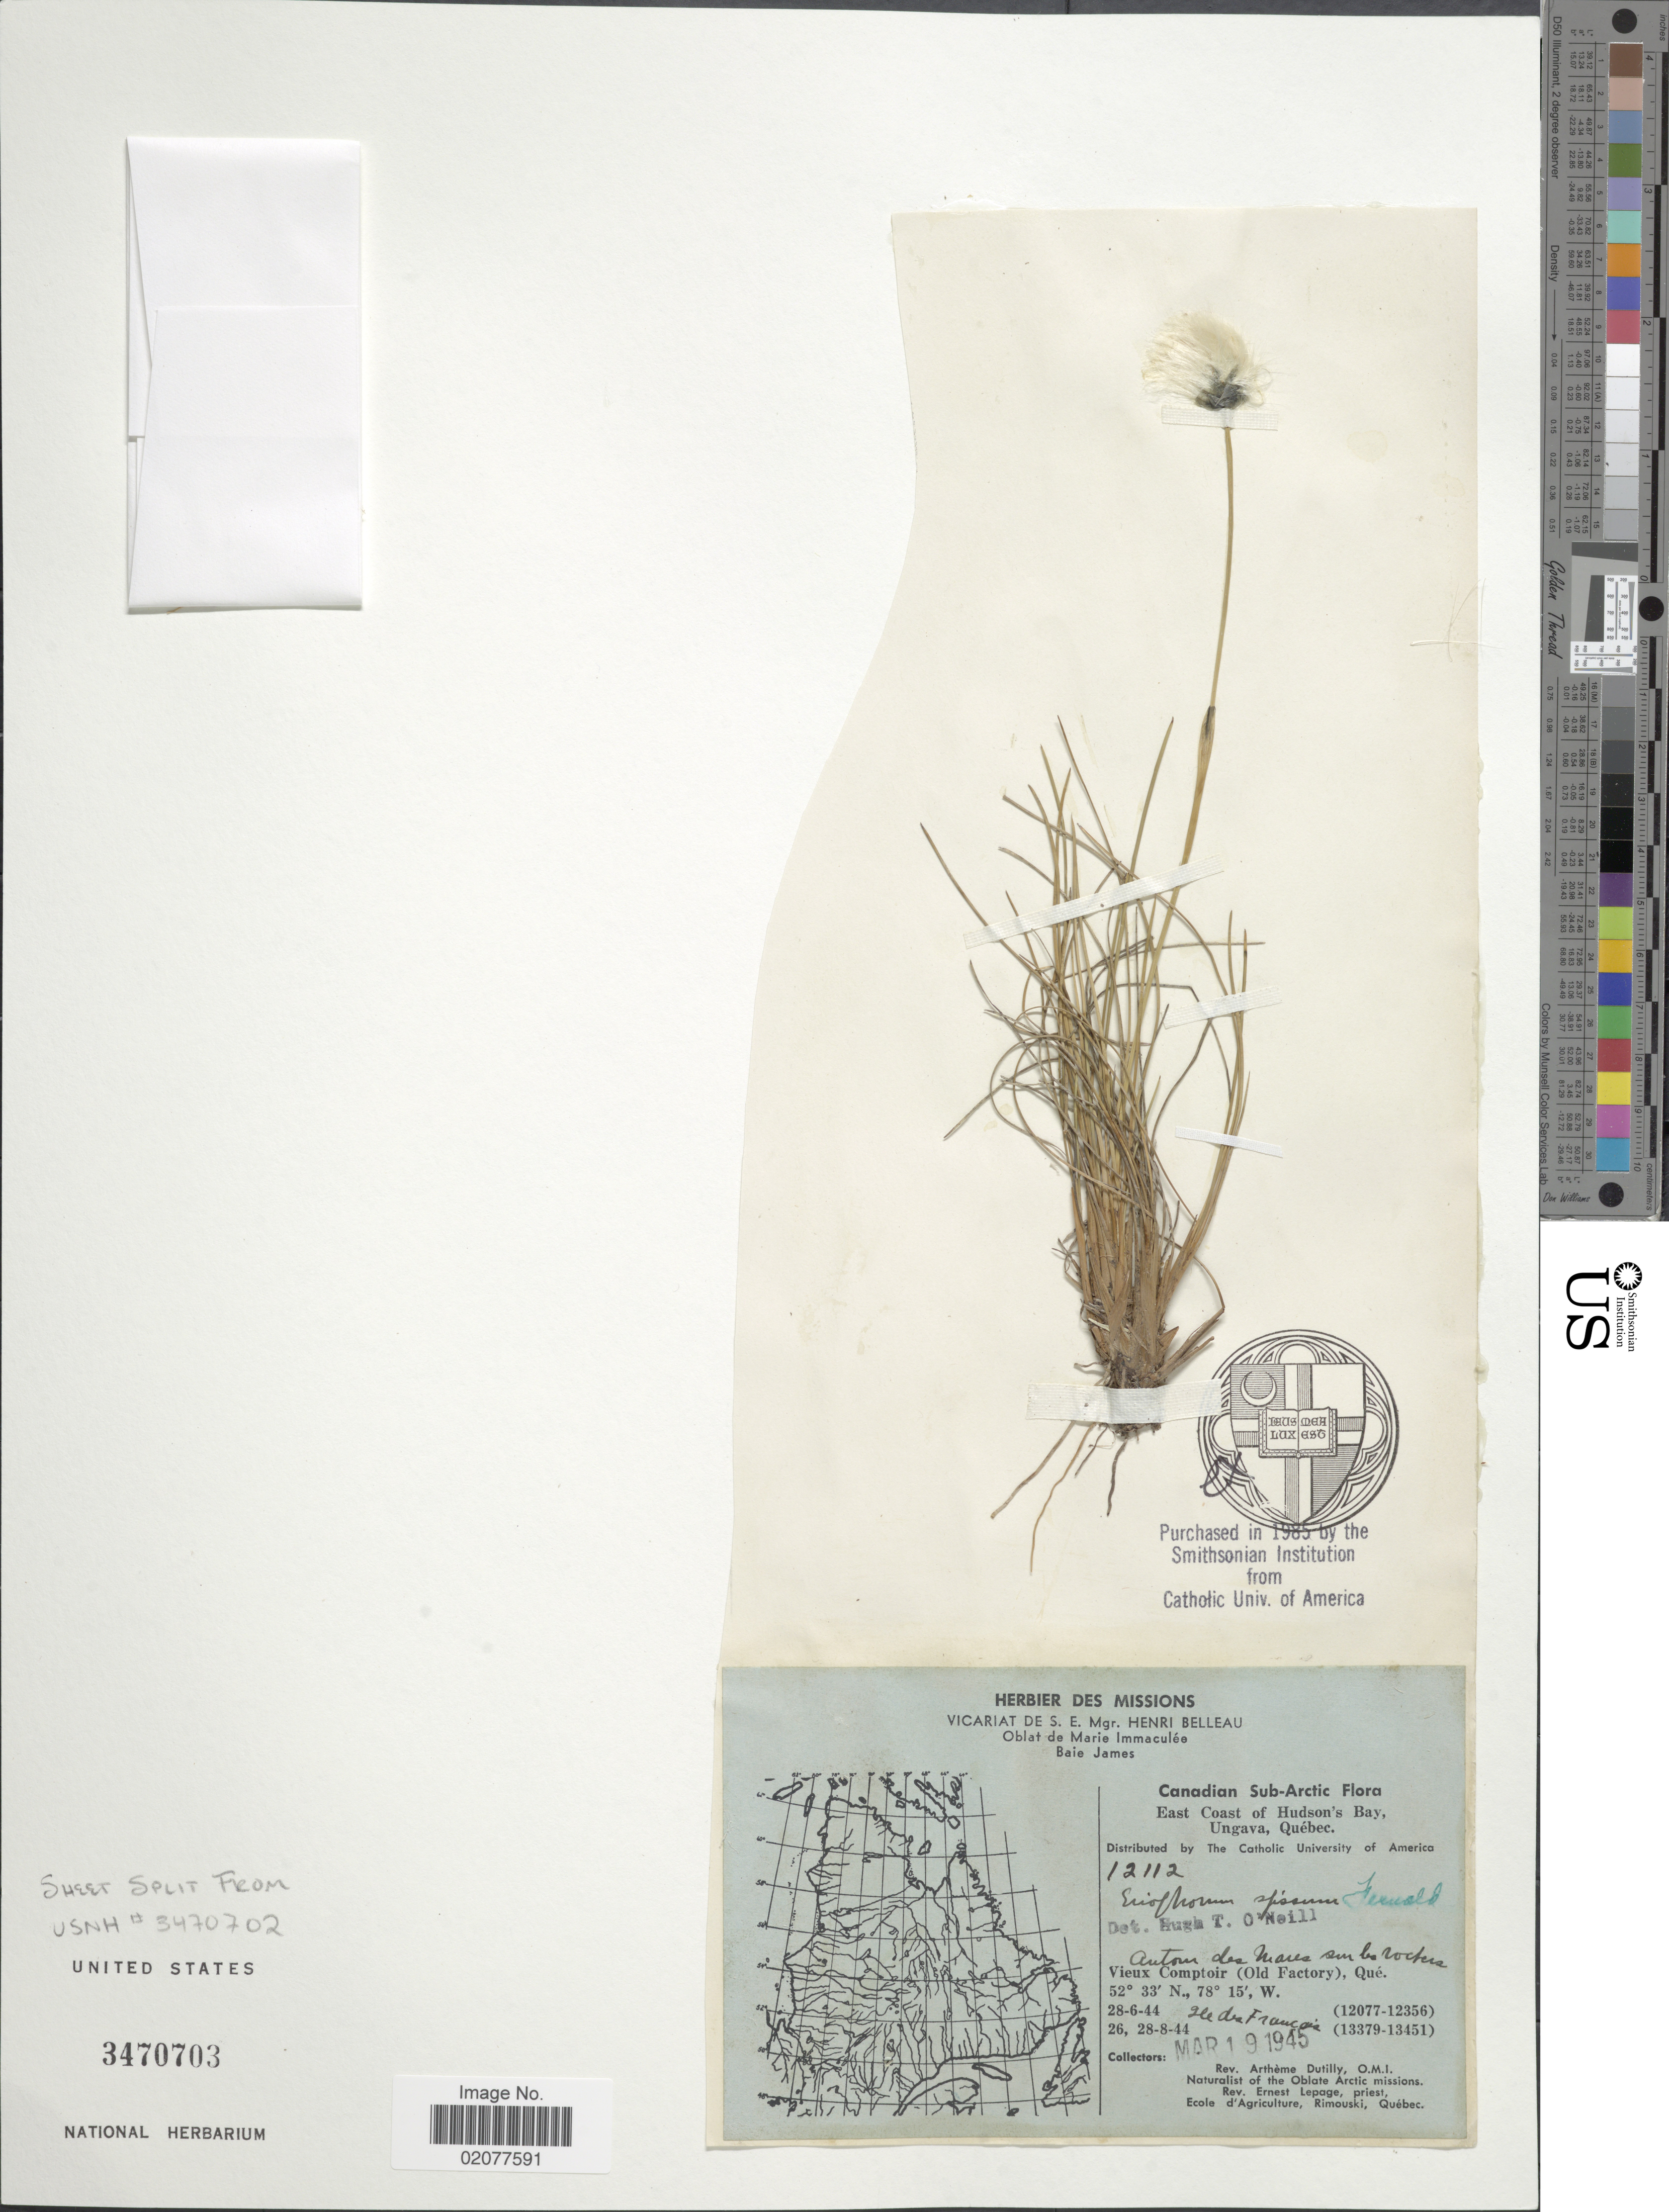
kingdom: Plantae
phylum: Tracheophyta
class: Liliopsida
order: Poales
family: Cyperaceae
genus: Eriophorum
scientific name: Eriophorum spissum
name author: Fernald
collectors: A. Dutilly & E. Lepage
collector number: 12112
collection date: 1945-03-19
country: Canada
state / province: Quebec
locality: Canadian Sub-Arctic, East Coast of Hudson's Bay. Ungava, Quebec. Vieux Comptoir (Old Factory), Que.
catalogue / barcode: US 3470703